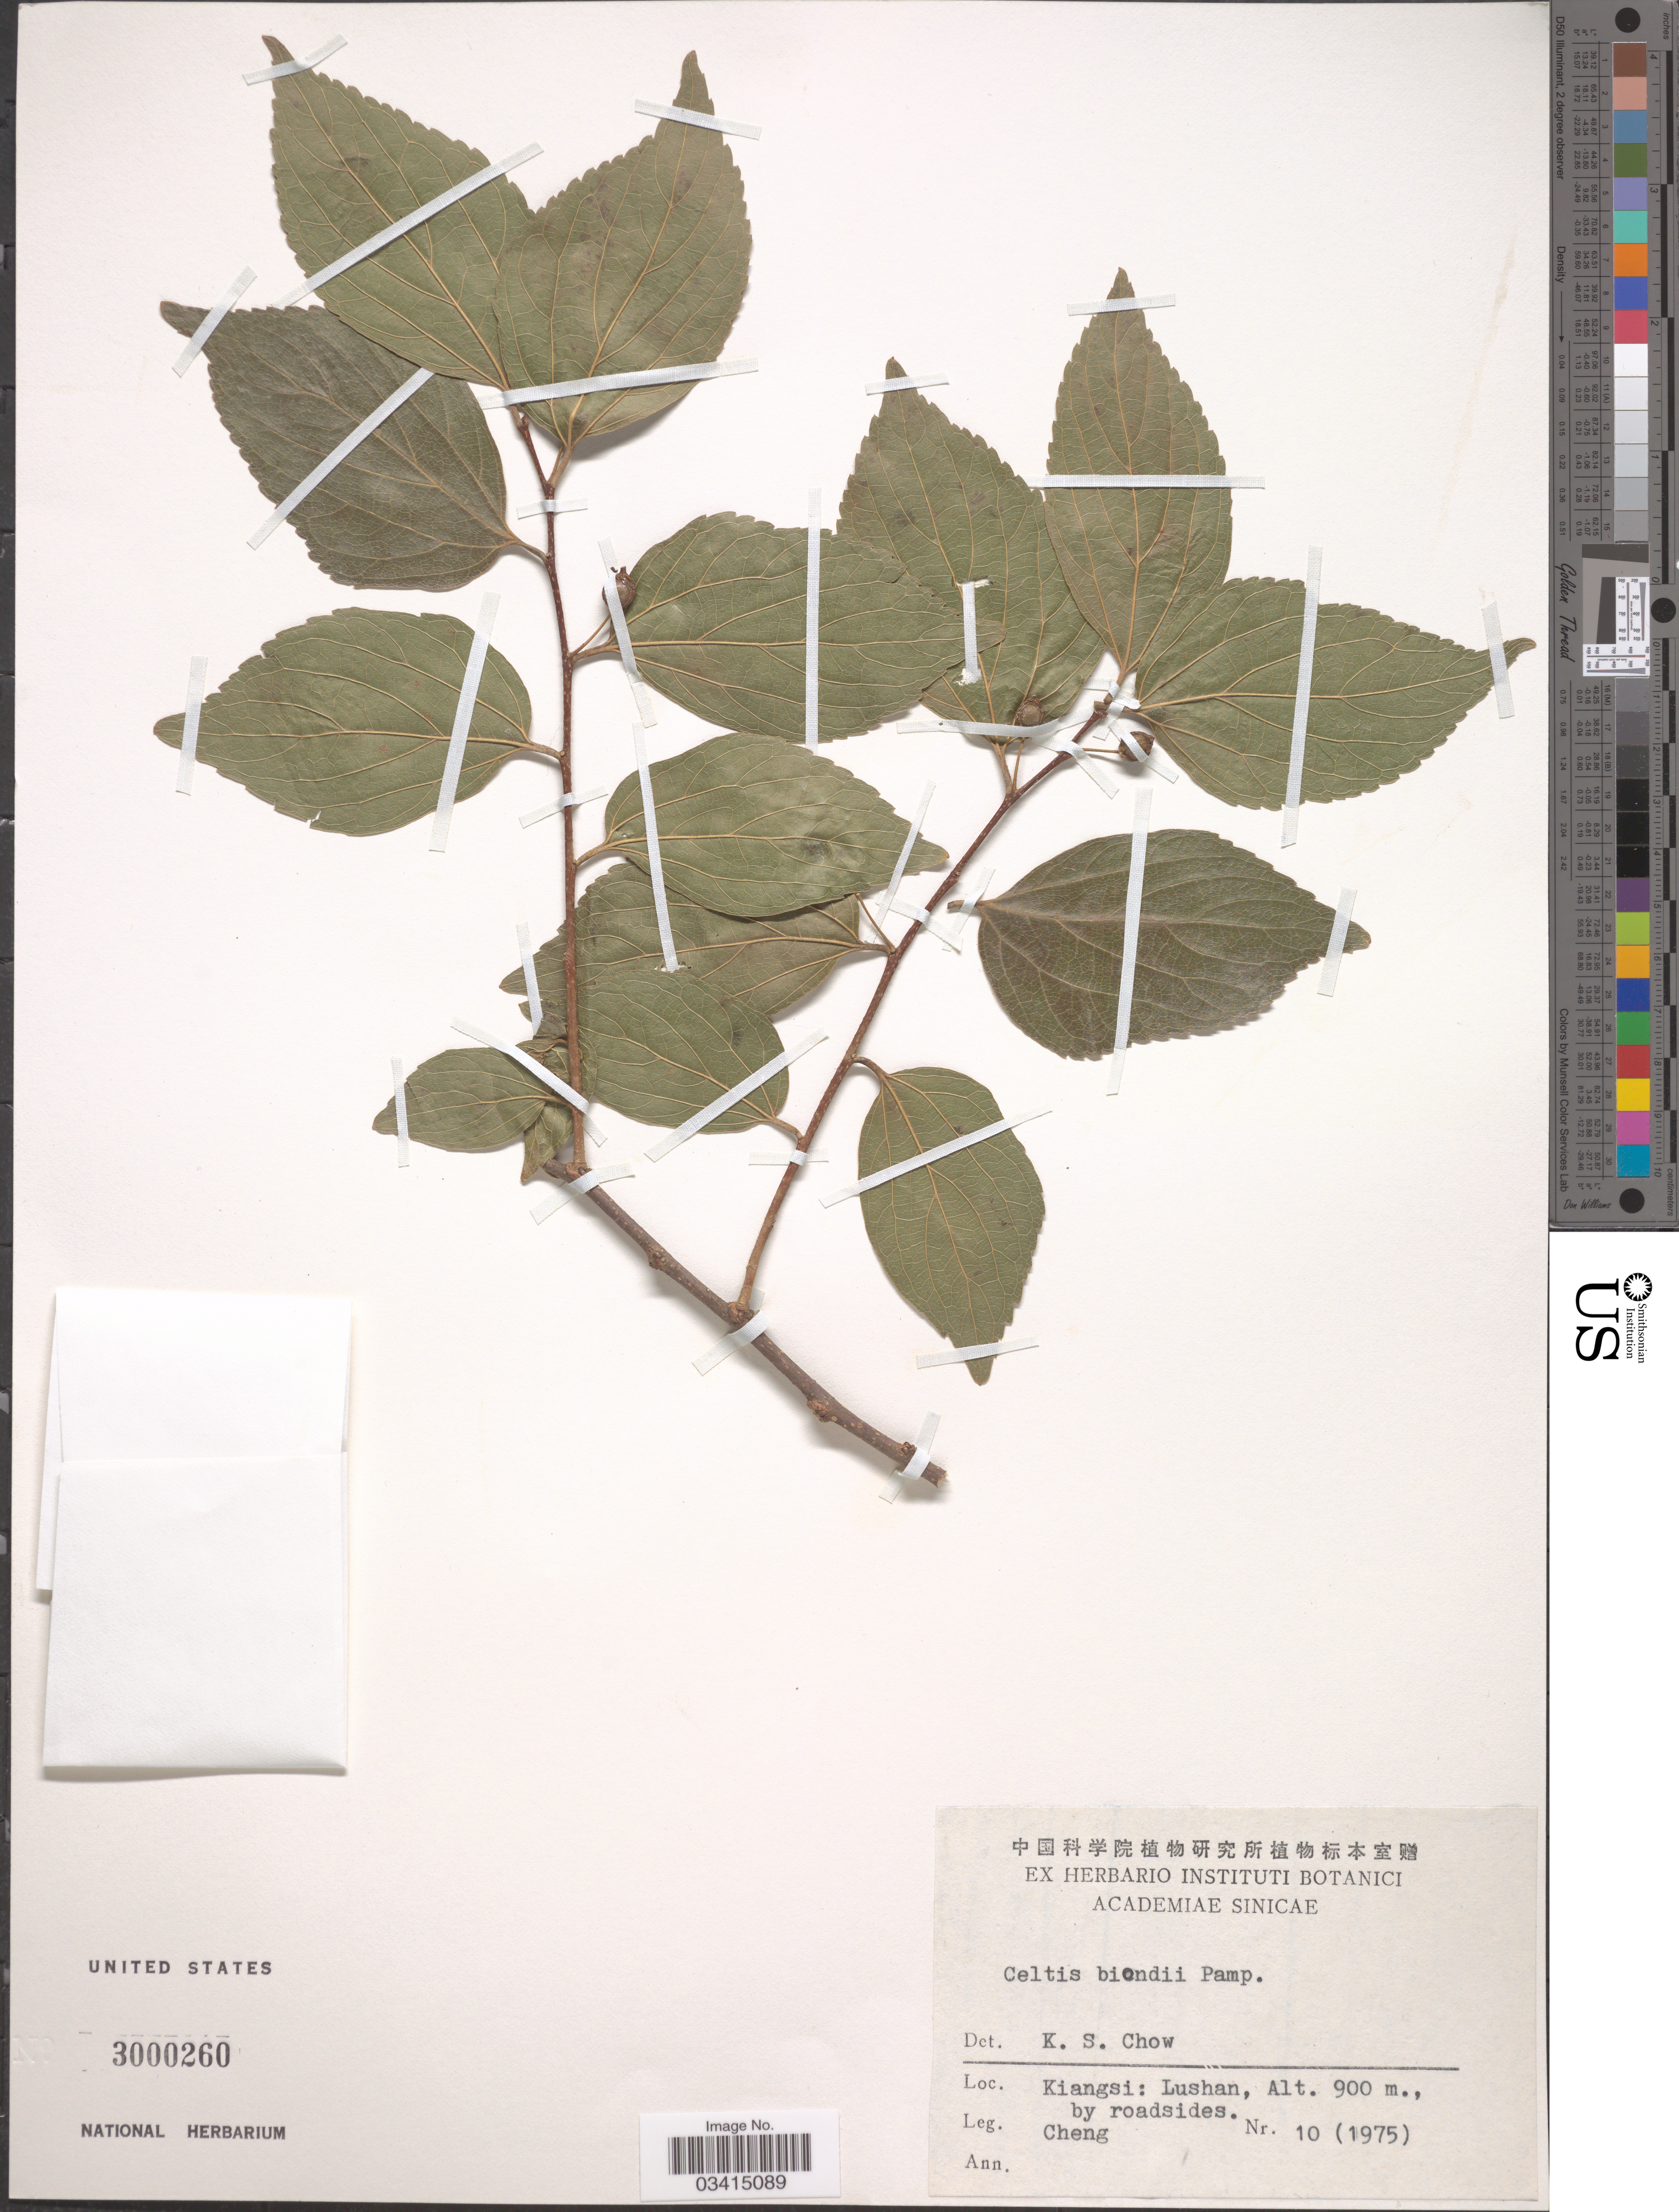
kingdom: Plantae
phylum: Tracheophyta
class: Magnoliopsida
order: Rosales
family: Cannabaceae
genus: Celtis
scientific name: Celtis biondii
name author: Pamp.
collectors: -. Cheng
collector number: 10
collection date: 1975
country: China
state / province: Jiangxi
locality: Kiangsi: Lushan.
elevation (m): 900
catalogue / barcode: US 3000260